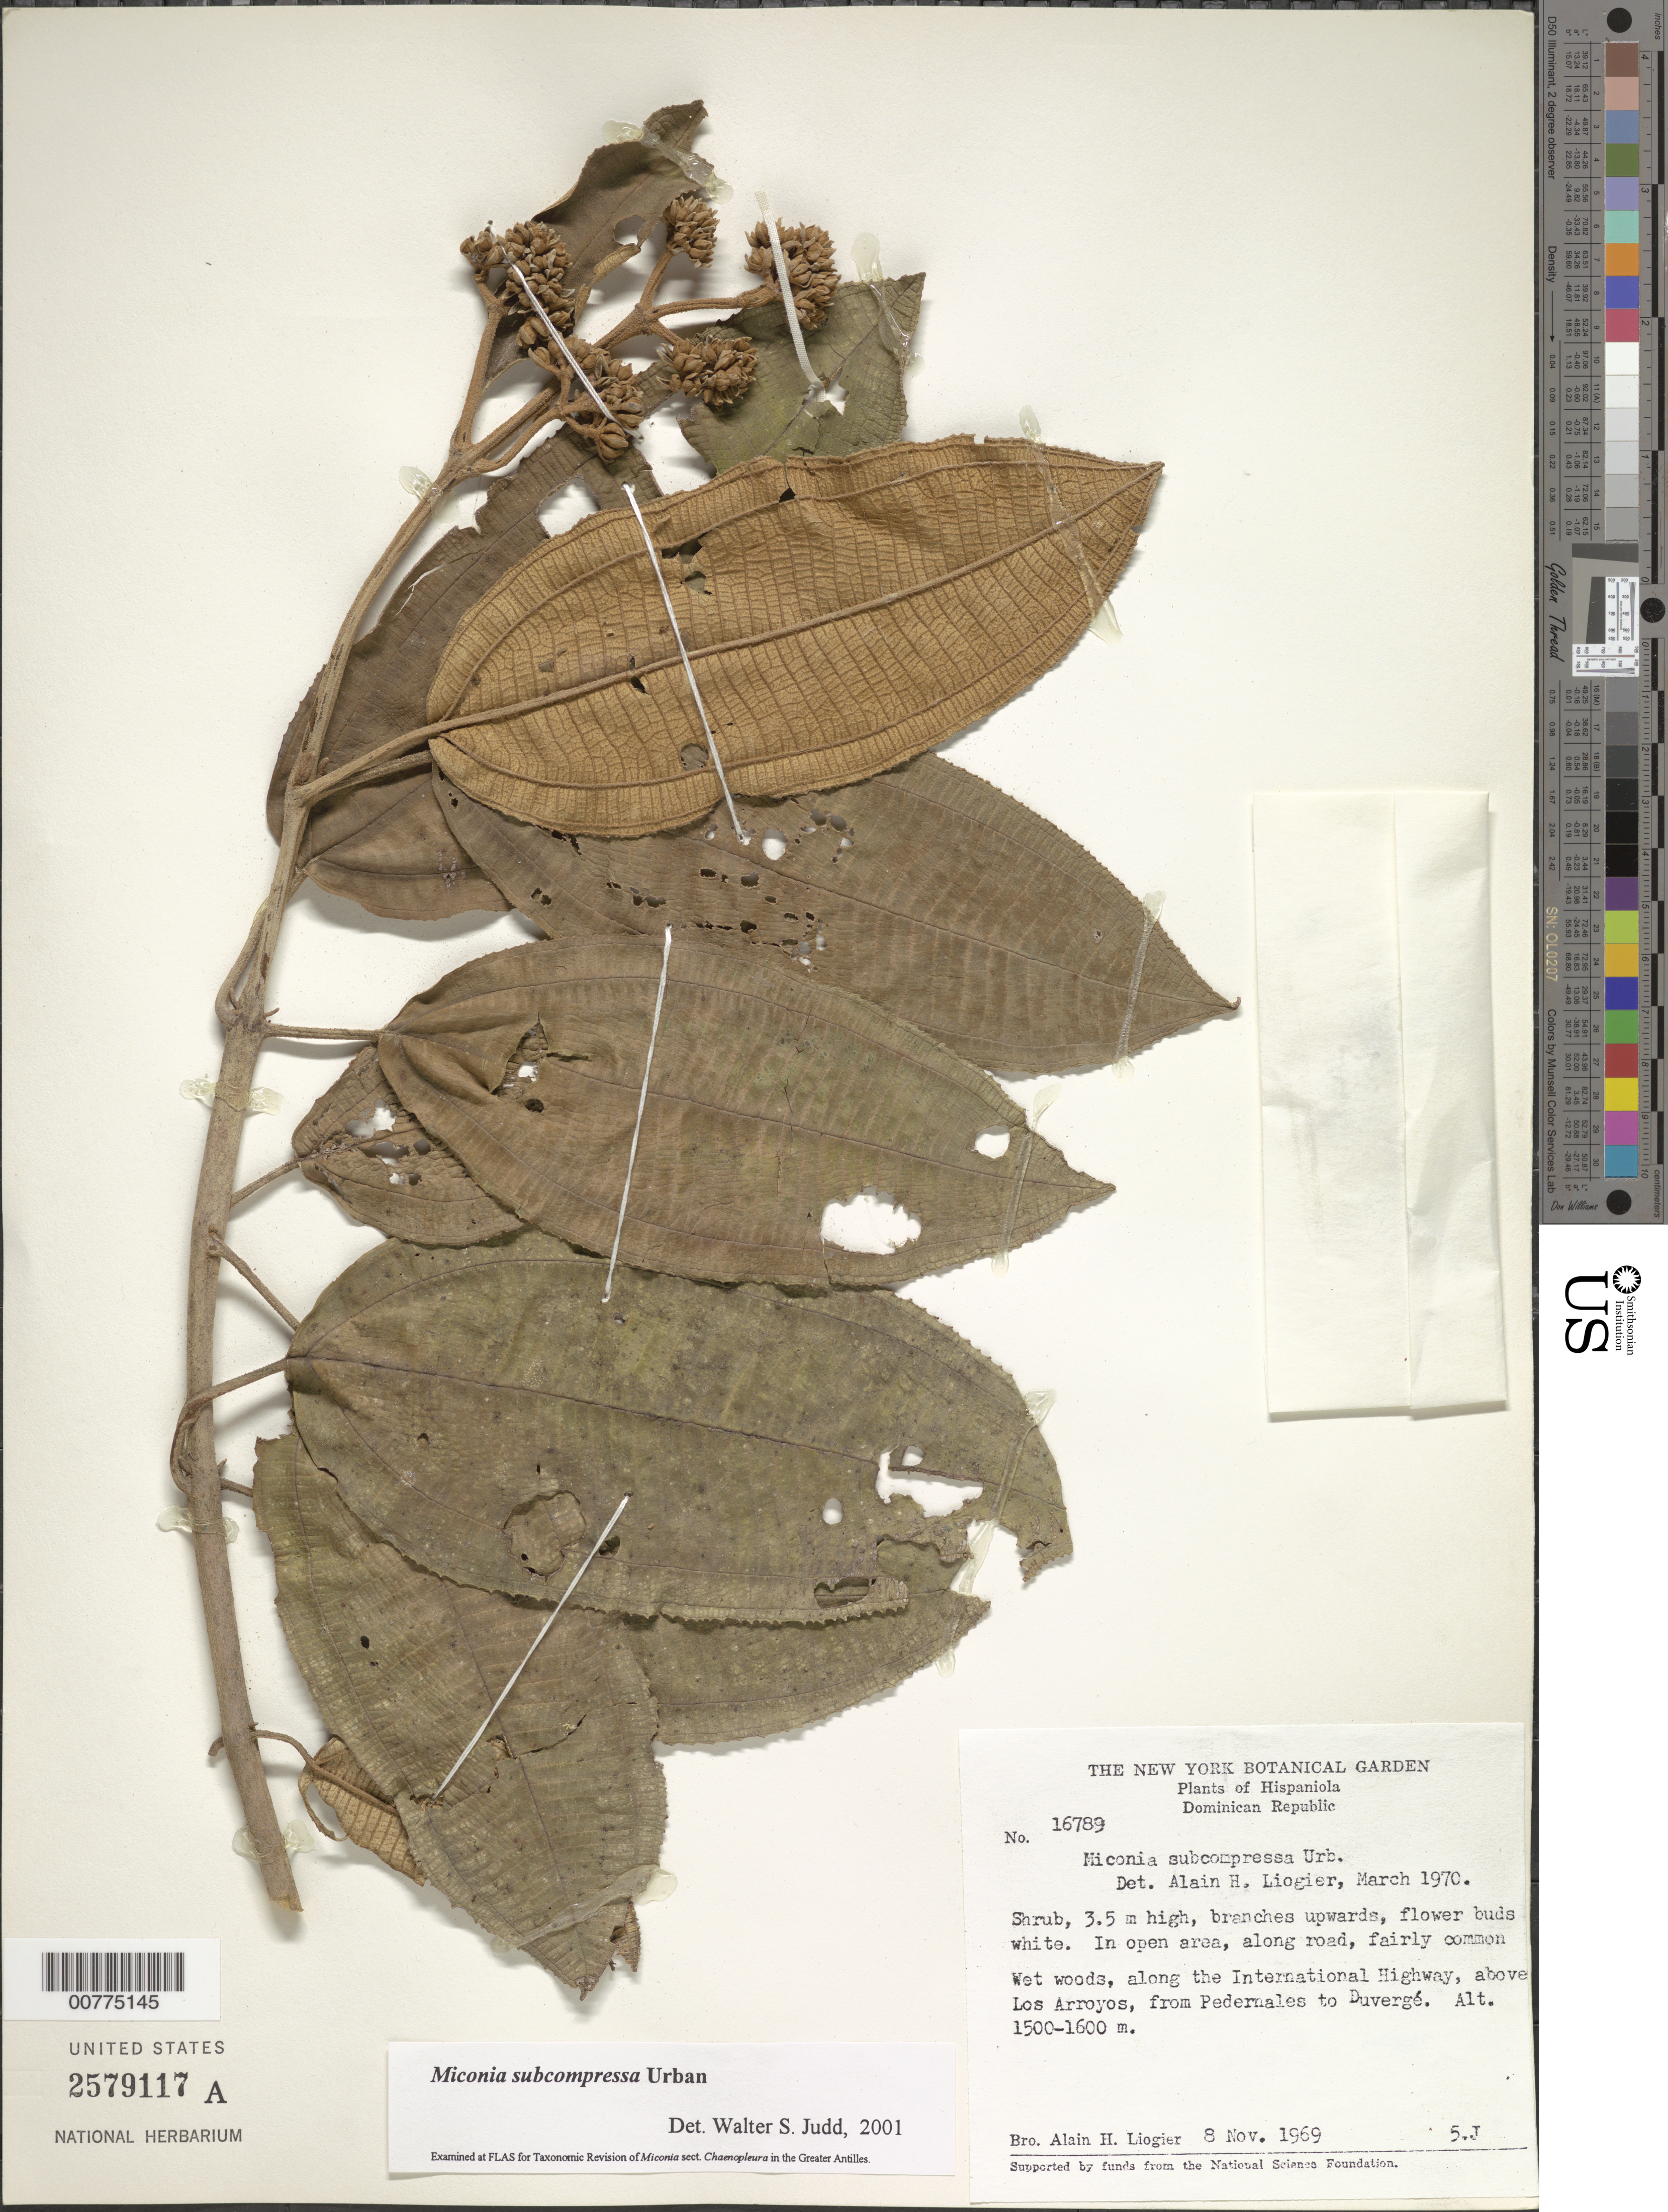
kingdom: Plantae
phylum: Tracheophyta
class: Magnoliopsida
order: Myrtales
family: Melastomataceae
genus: Miconia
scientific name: Miconia tetrandra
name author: (Sw.) D. Don ex G. Don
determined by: Judd, Walter S.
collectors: A. H. Liogier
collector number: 16789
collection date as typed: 08 Nov 1969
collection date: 1969-11-08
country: Dominican Republic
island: Hispaniola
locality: Along the International Highway, above Los Arroyos, from Pedernales to Duvergé.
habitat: Wet woods.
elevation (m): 1500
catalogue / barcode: US 2579117A